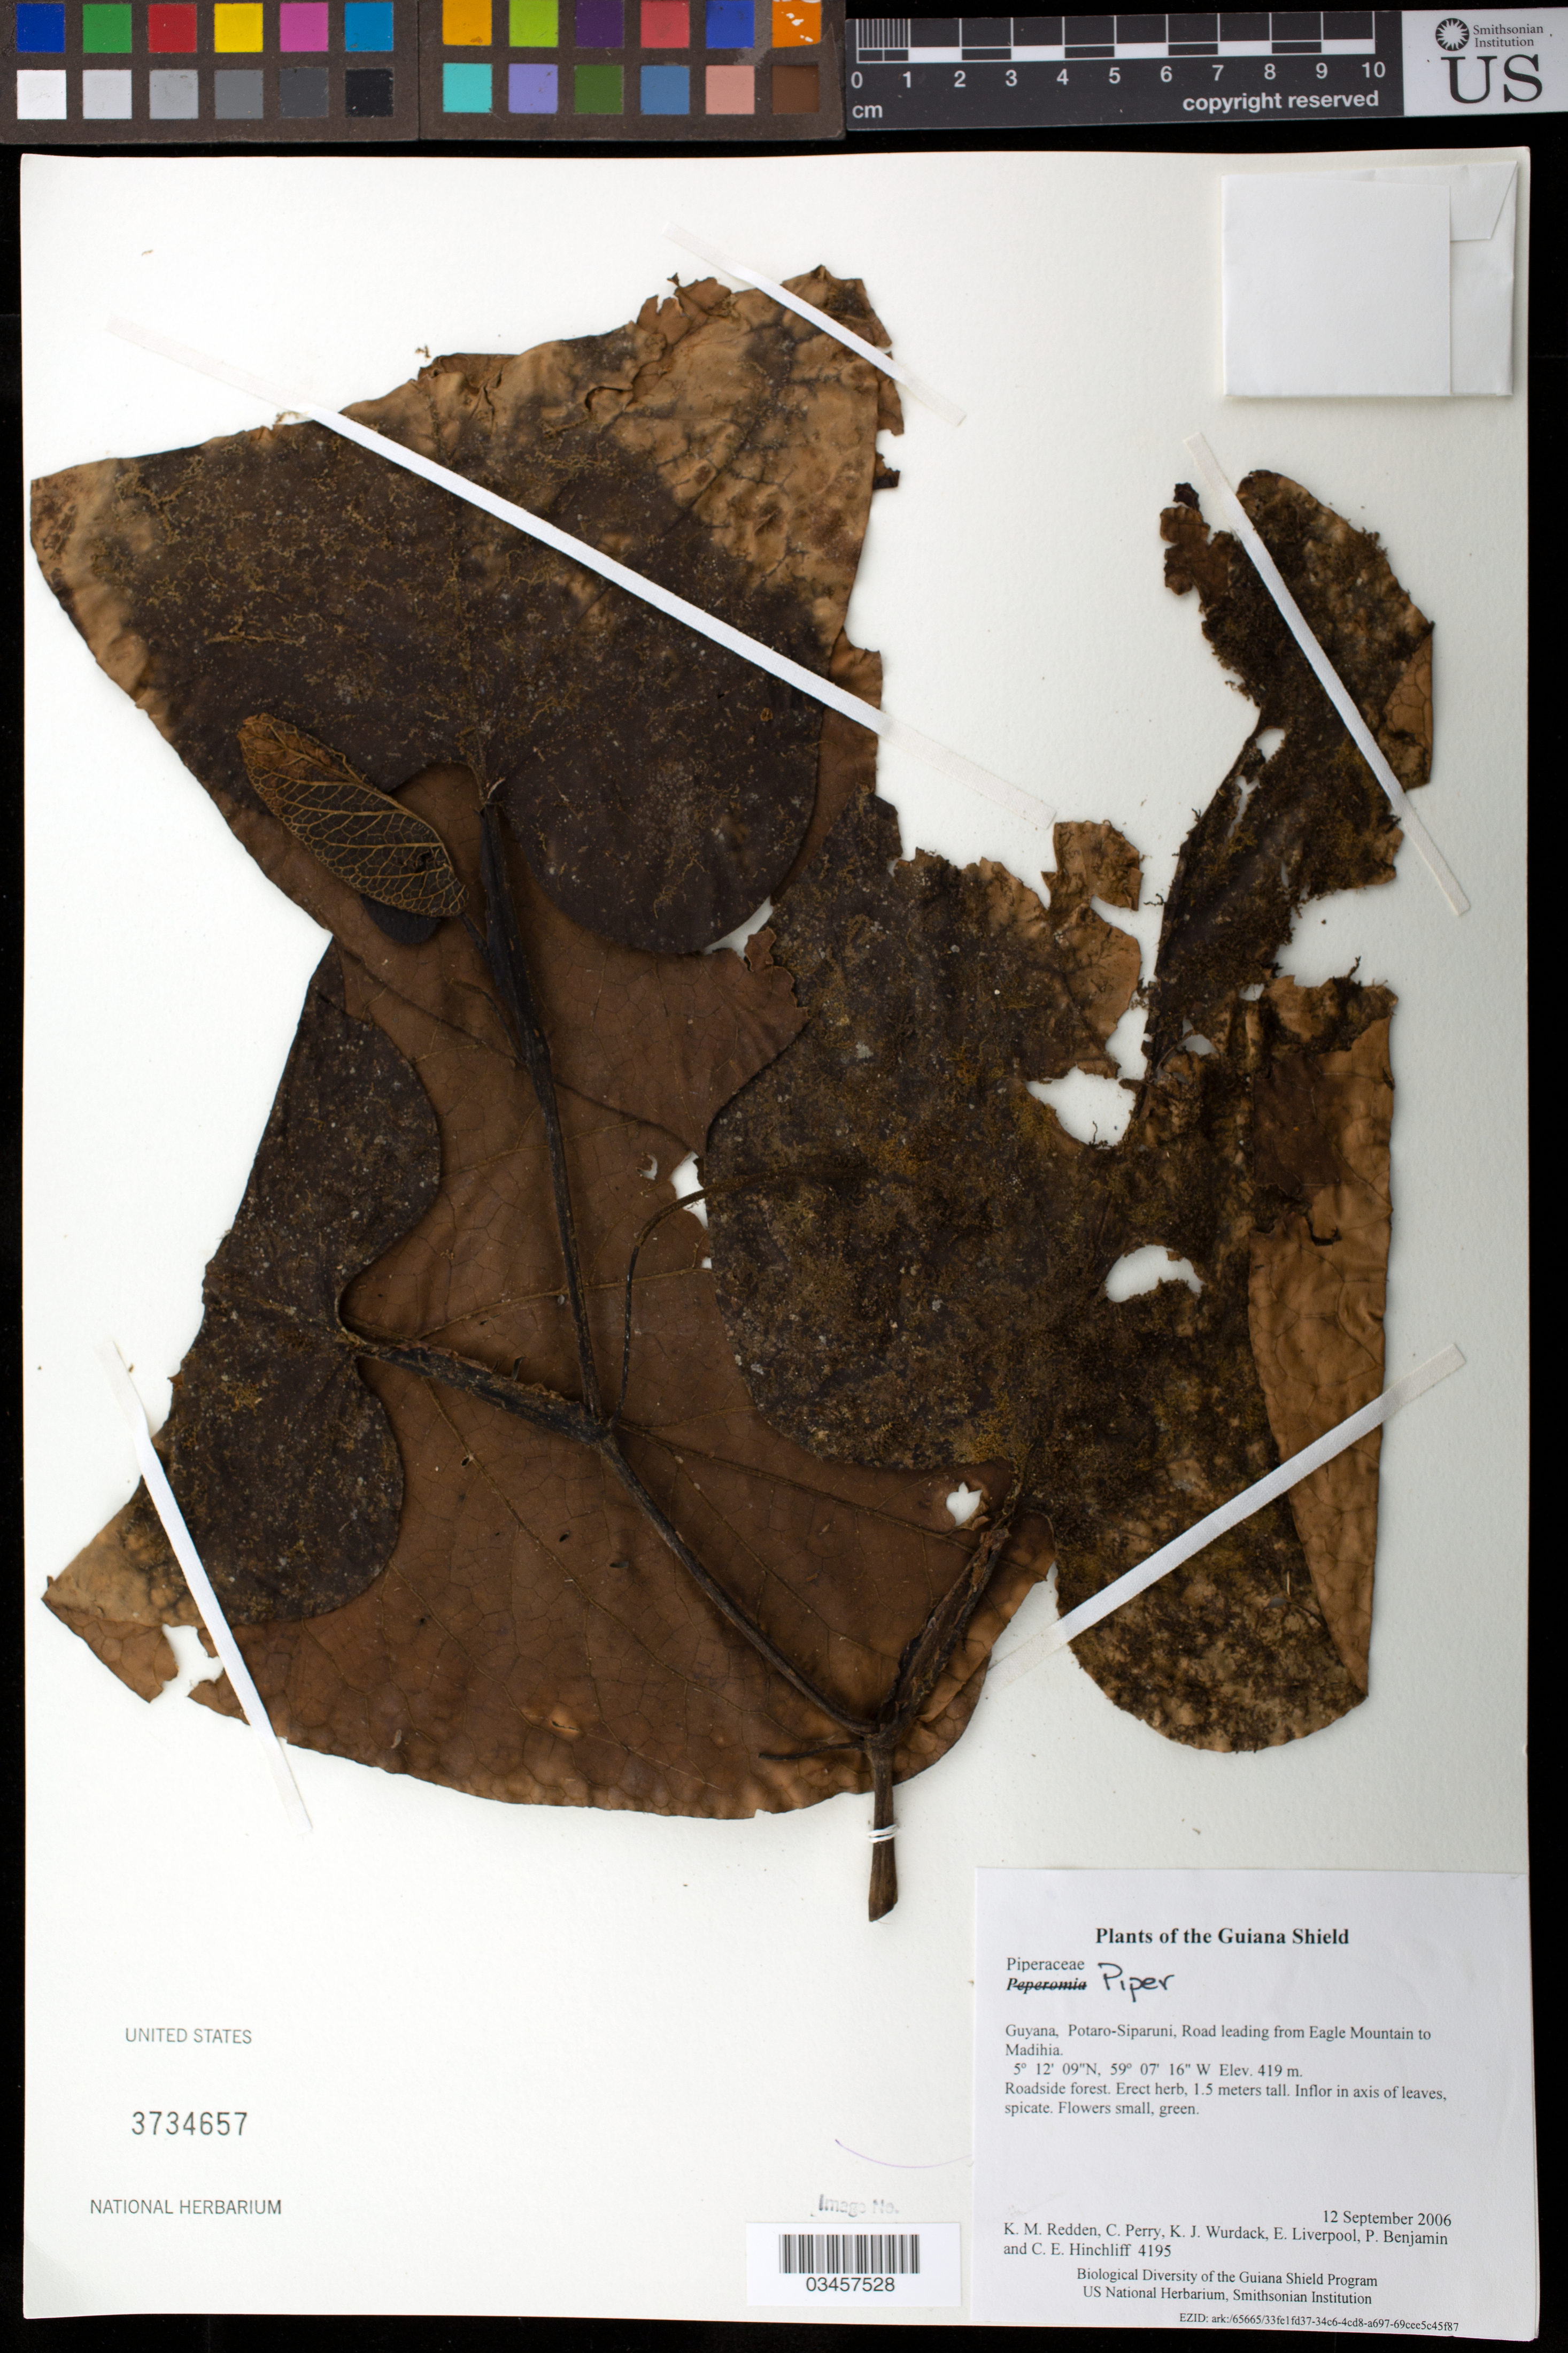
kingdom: Plantae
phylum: Tracheophyta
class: Magnoliopsida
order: Piperales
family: Piperaceae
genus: Piper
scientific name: Piper sp.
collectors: K. M. Redden, C. Perry, K. Wurdack, E. Liverpool, P. Benjamin & C. E. Hinchliff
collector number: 4195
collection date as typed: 12 September 2006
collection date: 2006-09-12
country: Guyana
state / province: Potaro-Siparuni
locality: Road leading from Eagle Mountain to Madihia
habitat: Roadside forest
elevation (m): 419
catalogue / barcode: US 3734657